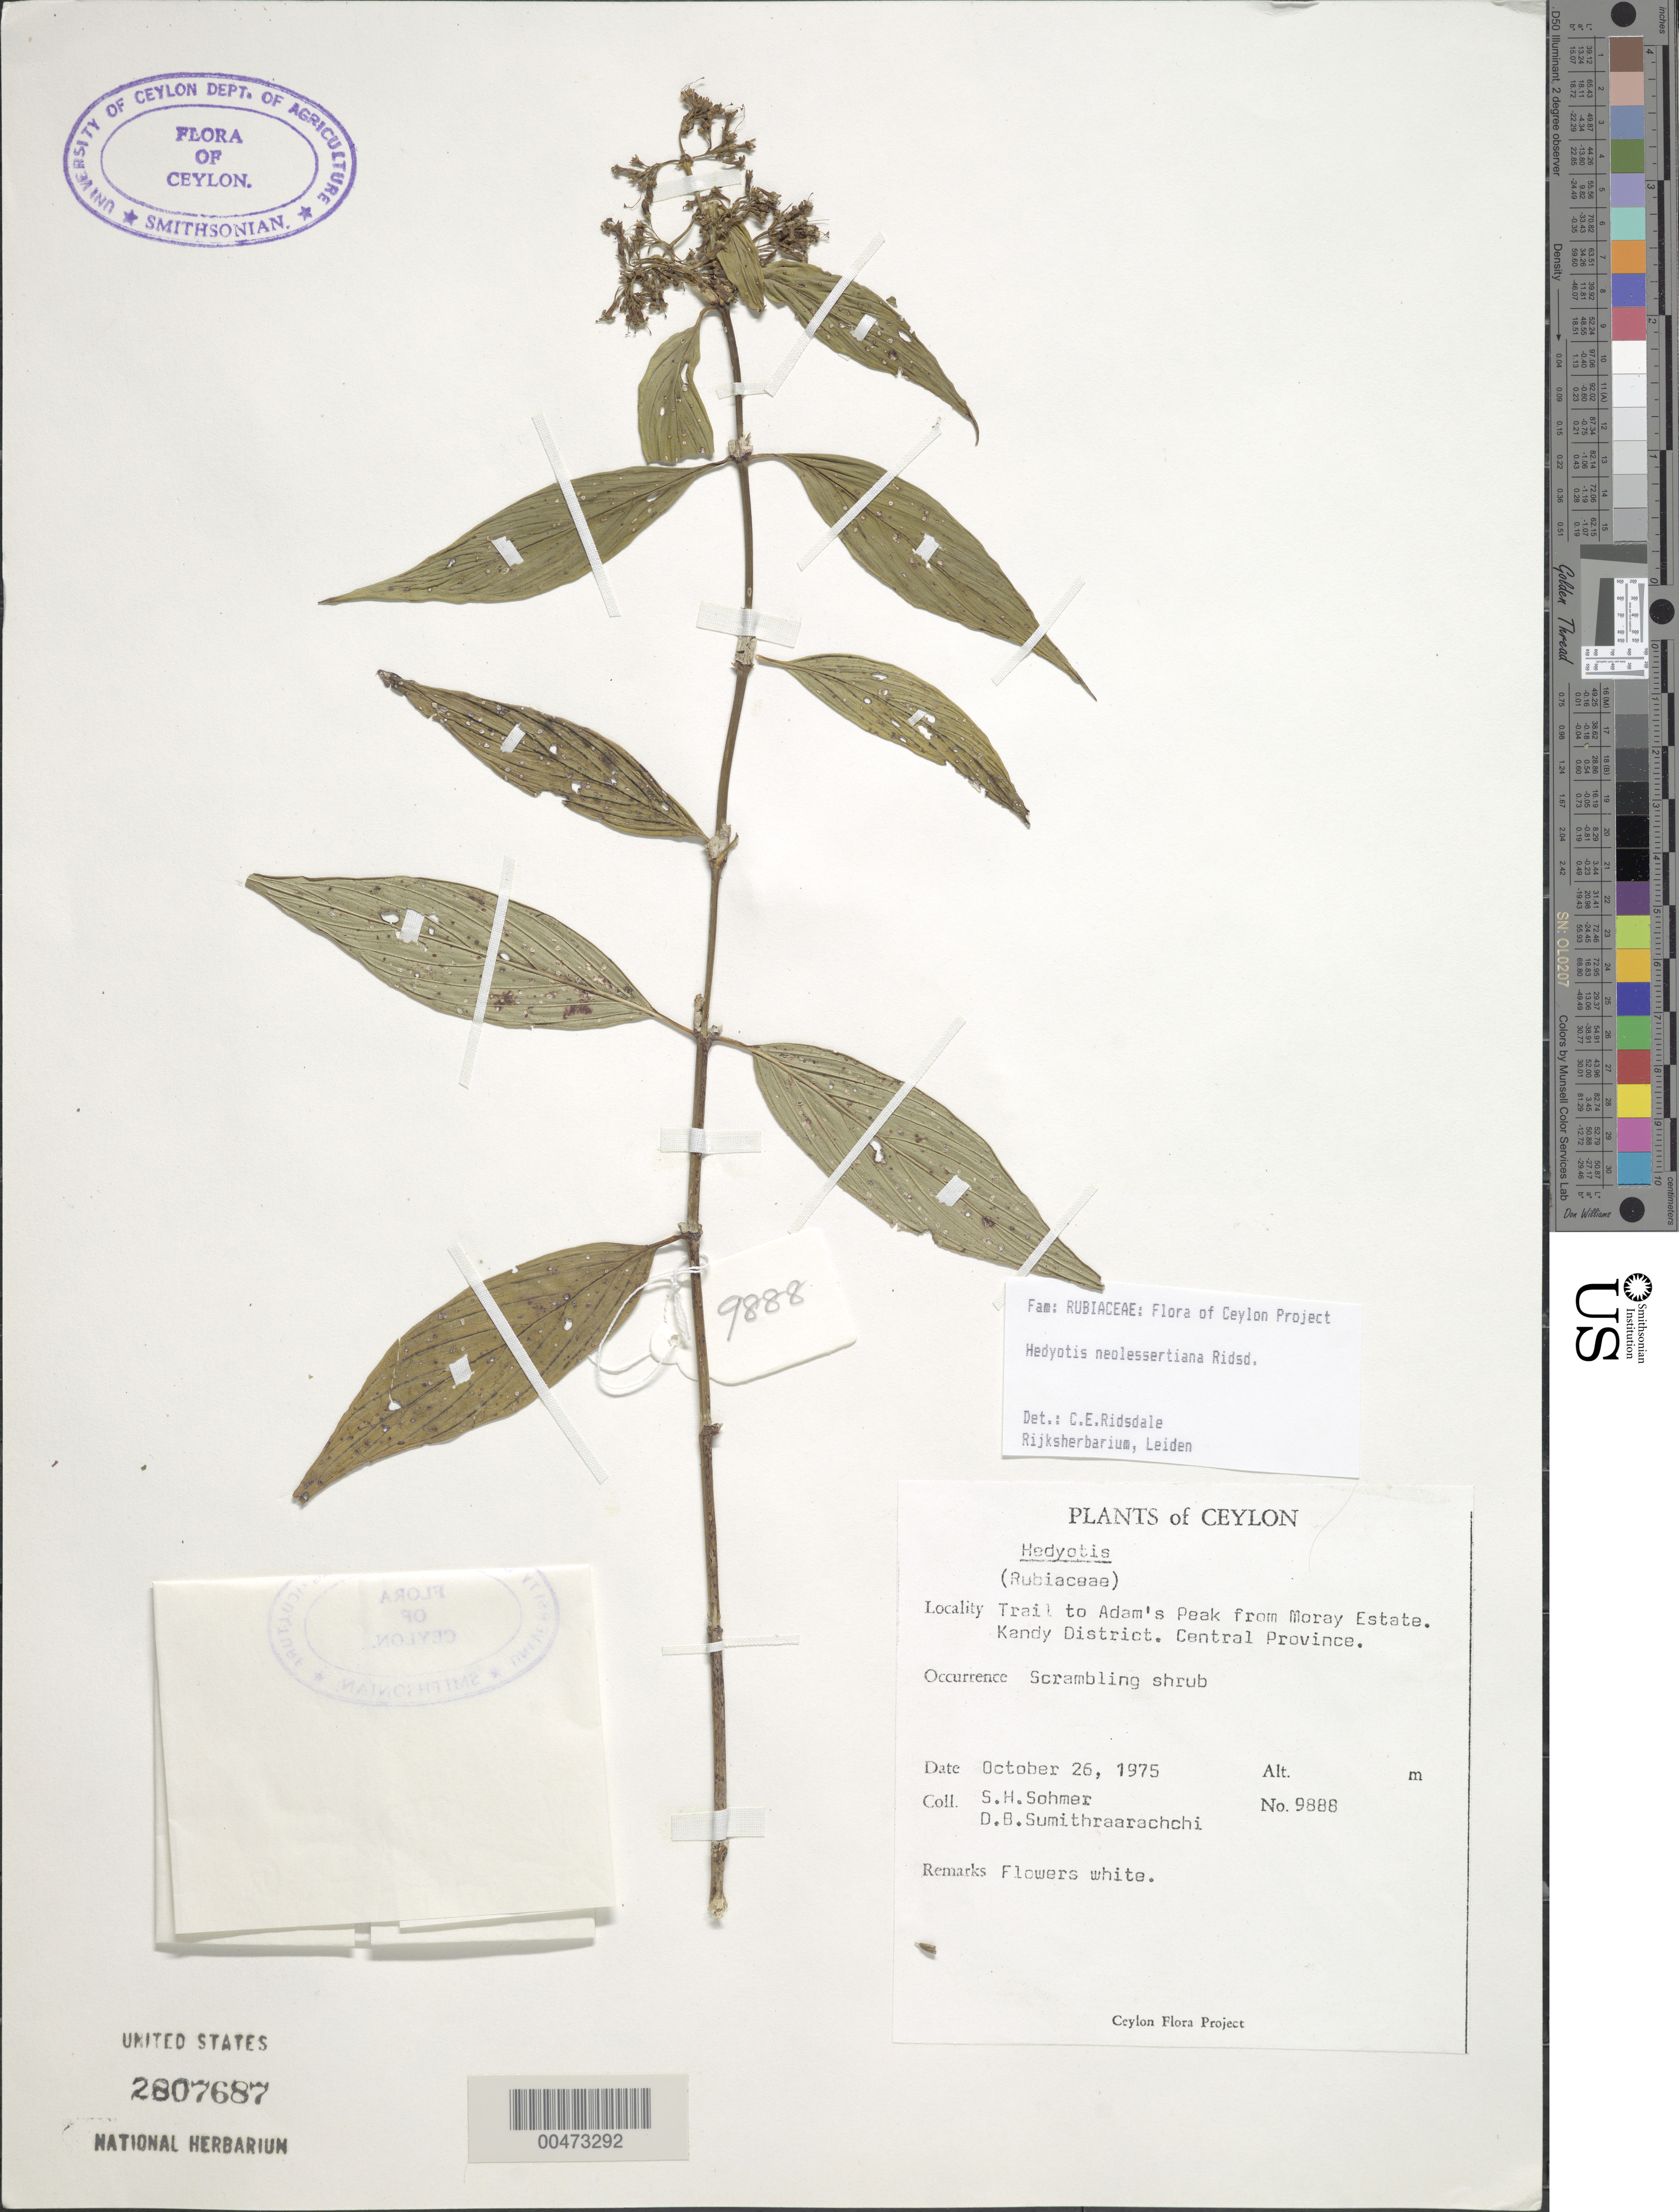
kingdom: Plantae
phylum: Tracheophyta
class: Magnoliopsida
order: Gentianales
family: Rubiaceae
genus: Hedyotis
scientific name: Hedyotis neolessertiana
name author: Ridsdale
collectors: S. H. Sohmer & D. B. Sumithraarachchi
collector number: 9888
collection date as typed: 26 Oct 1975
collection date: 1975-10-26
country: Sri Lanka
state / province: Central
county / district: Kandy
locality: Trail to Adam's Peak from Moary Estate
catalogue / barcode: US 2807687